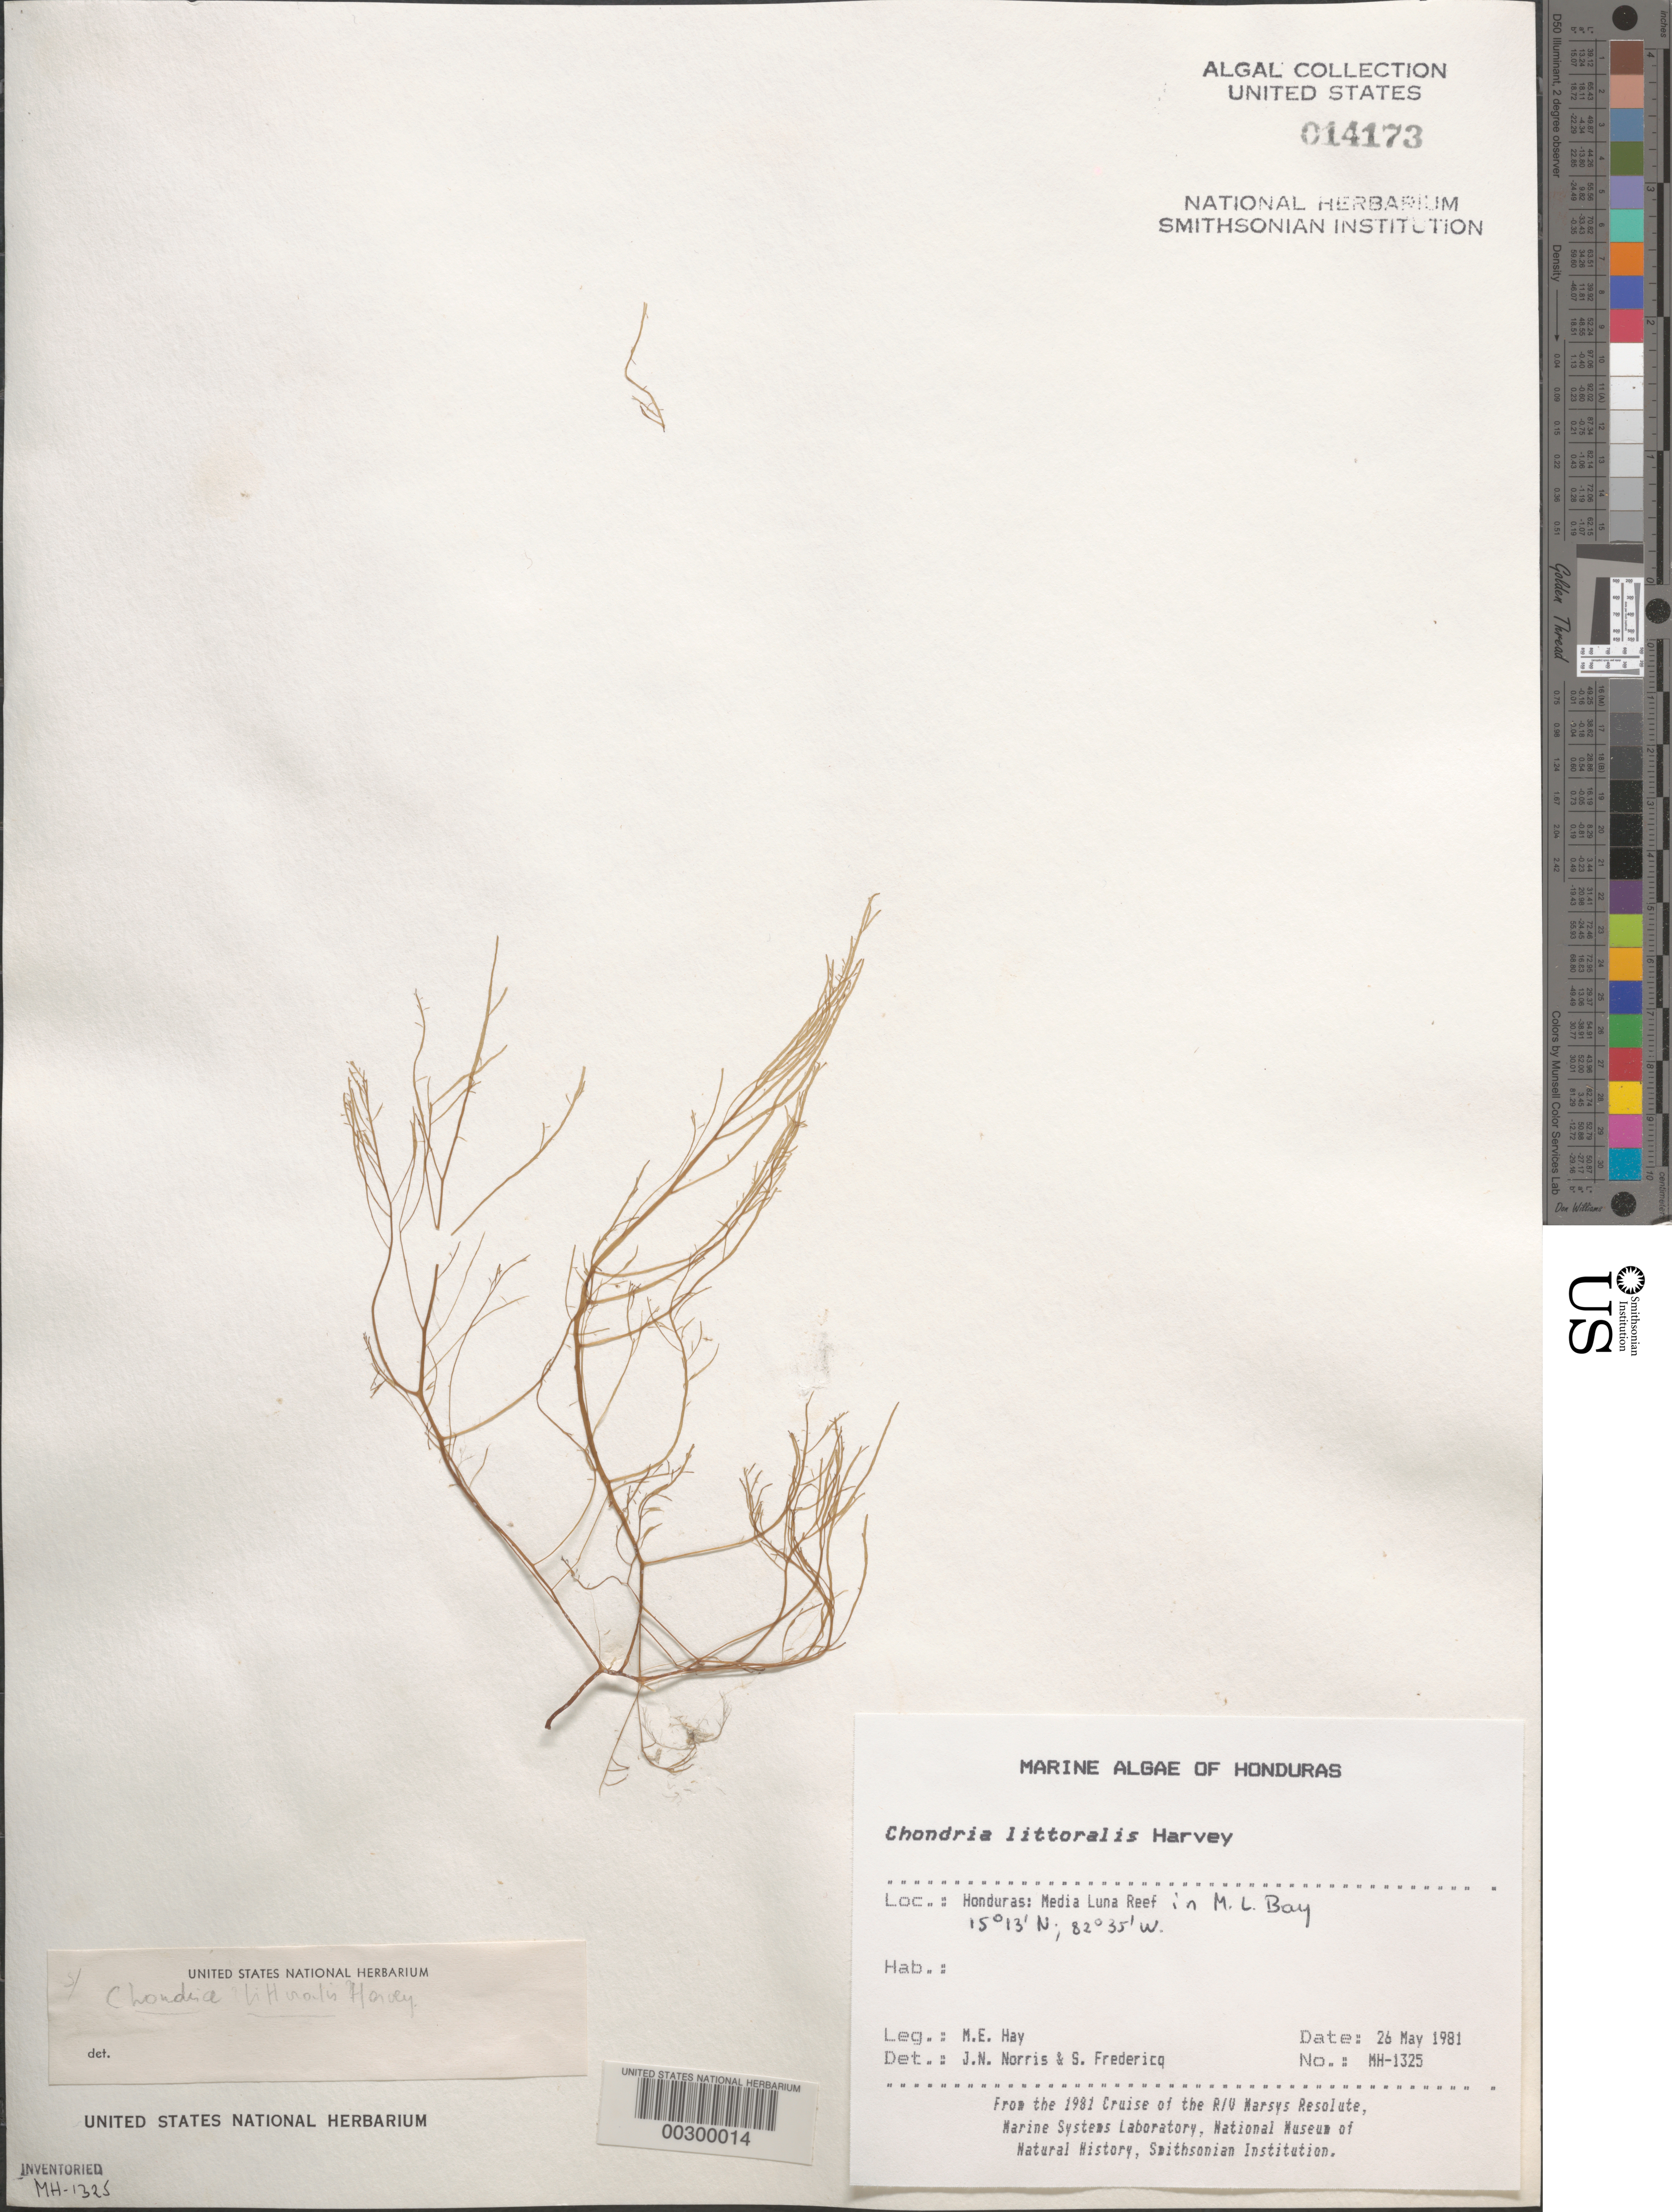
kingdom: Plantae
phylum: Rhodophyta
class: Florideophyceae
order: Ceramiales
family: Rhodomelaceae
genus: Chondria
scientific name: Chondria littoralis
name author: Harv.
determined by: Norris, J. N.; Fredericq, S.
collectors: M. E. Hay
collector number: MEH-1325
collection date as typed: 26 May 1981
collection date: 1981-05-26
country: Honduras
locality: Media Luna Reef, Media Luna Bay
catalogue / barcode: US 14173